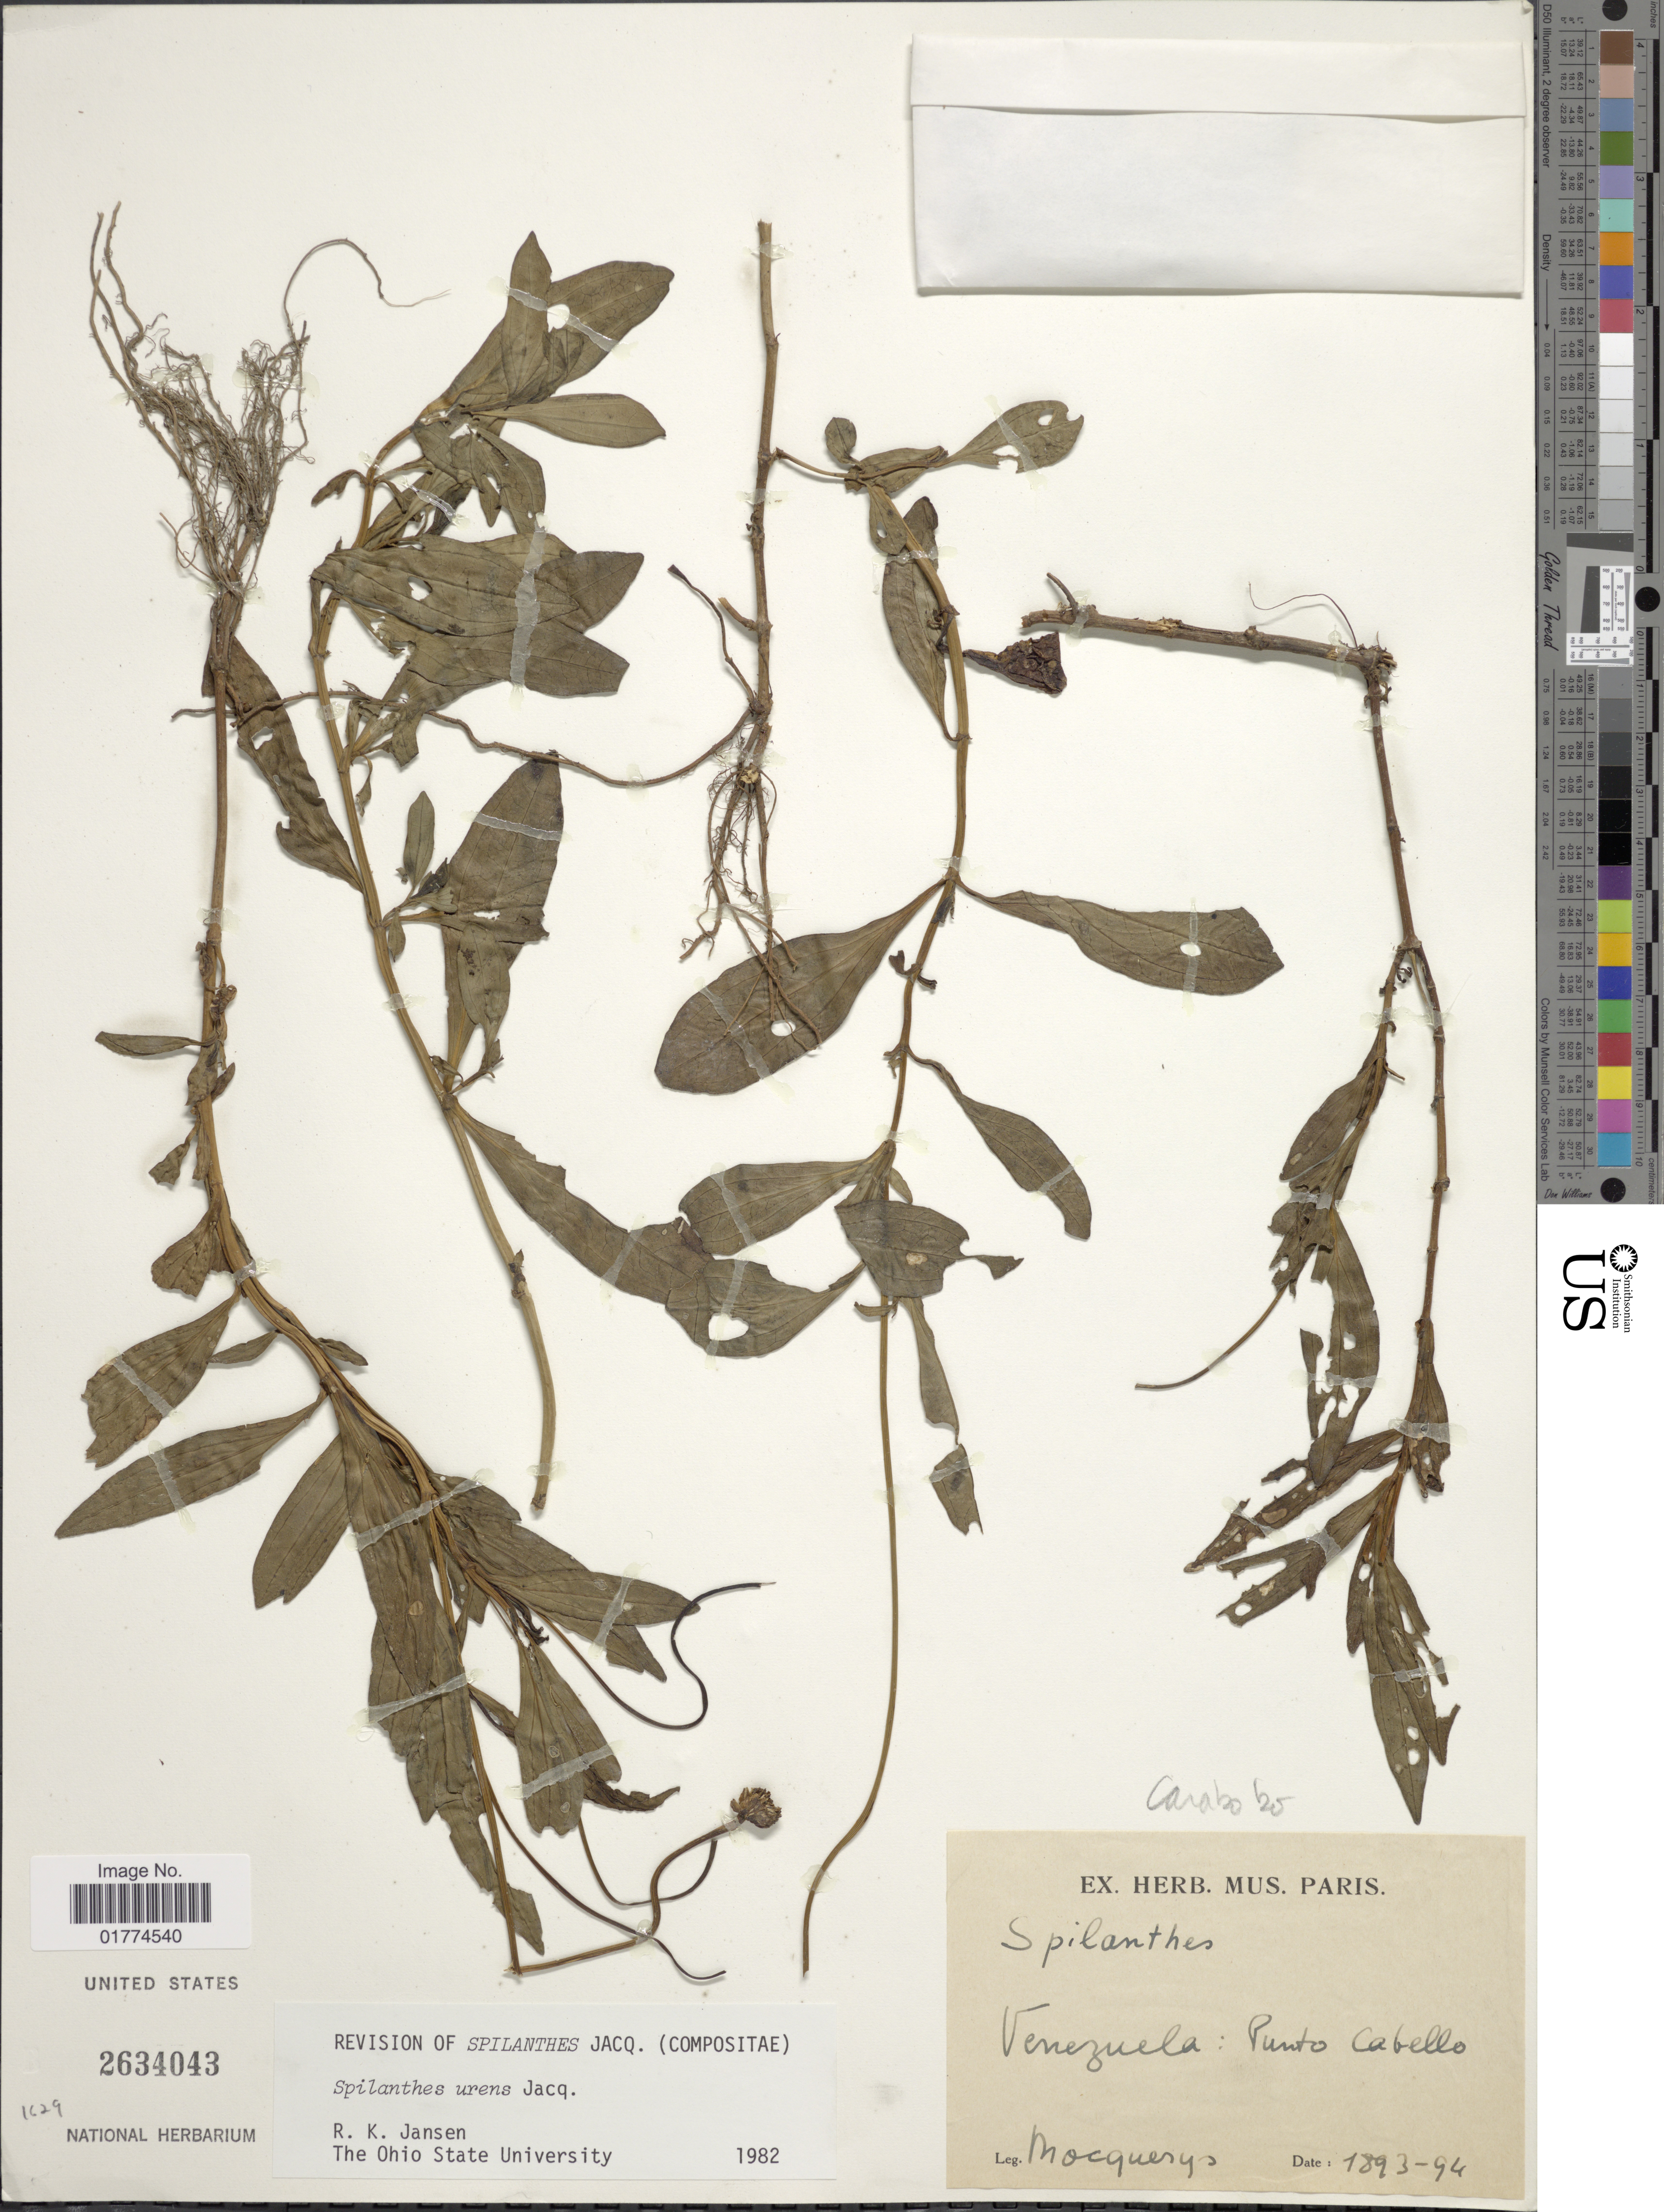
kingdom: Plantae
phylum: Tracheophyta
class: Magnoliopsida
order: Asterales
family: Asteraceae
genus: Spilanthes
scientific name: Spilanthes urens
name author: Jacq.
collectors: A. Mocquerys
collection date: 1893/1894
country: Venezuela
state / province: Carabobo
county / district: Puerto Cabello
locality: Puerto Cabello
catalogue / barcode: US 2634043